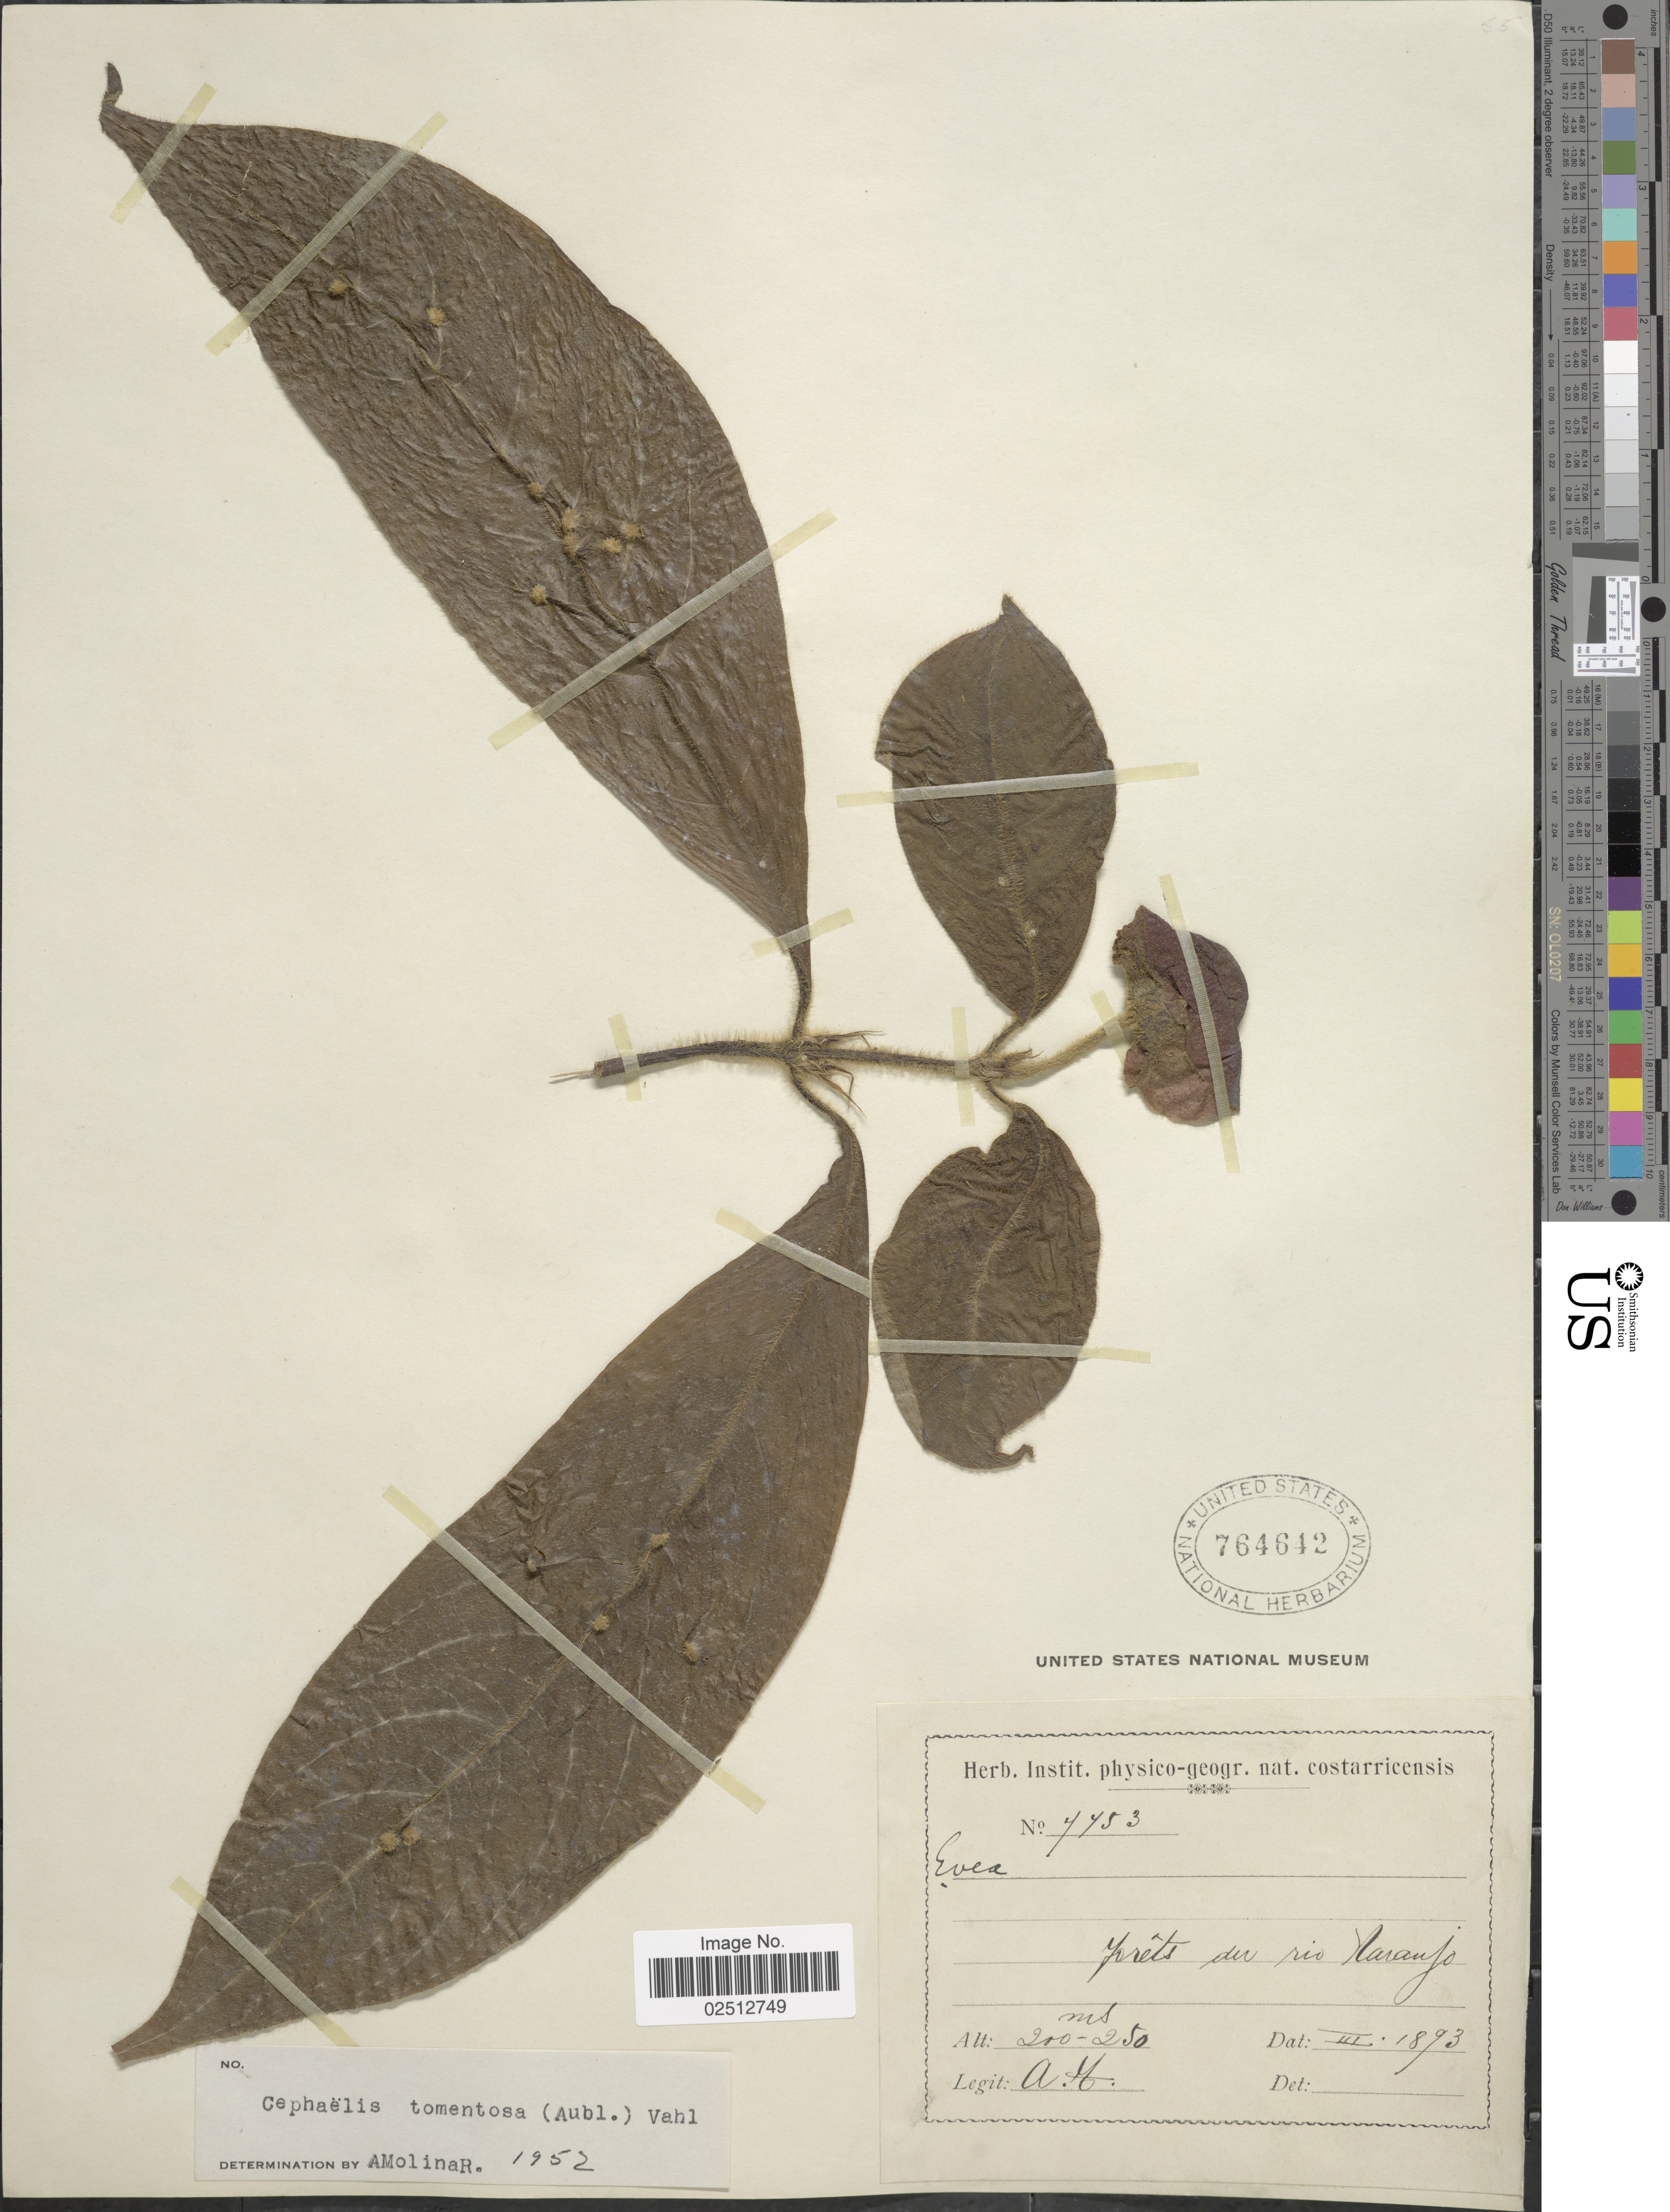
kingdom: Plantae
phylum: Tracheophyta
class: Magnoliopsida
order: Gentianales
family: Rubiaceae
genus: Psychotria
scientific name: Psychotria poeppigiana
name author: Müll. Arg.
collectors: A. T.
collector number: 7753*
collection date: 1893-03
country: Costa Rica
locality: Forets du Rio Naranjo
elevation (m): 200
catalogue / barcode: US 764642